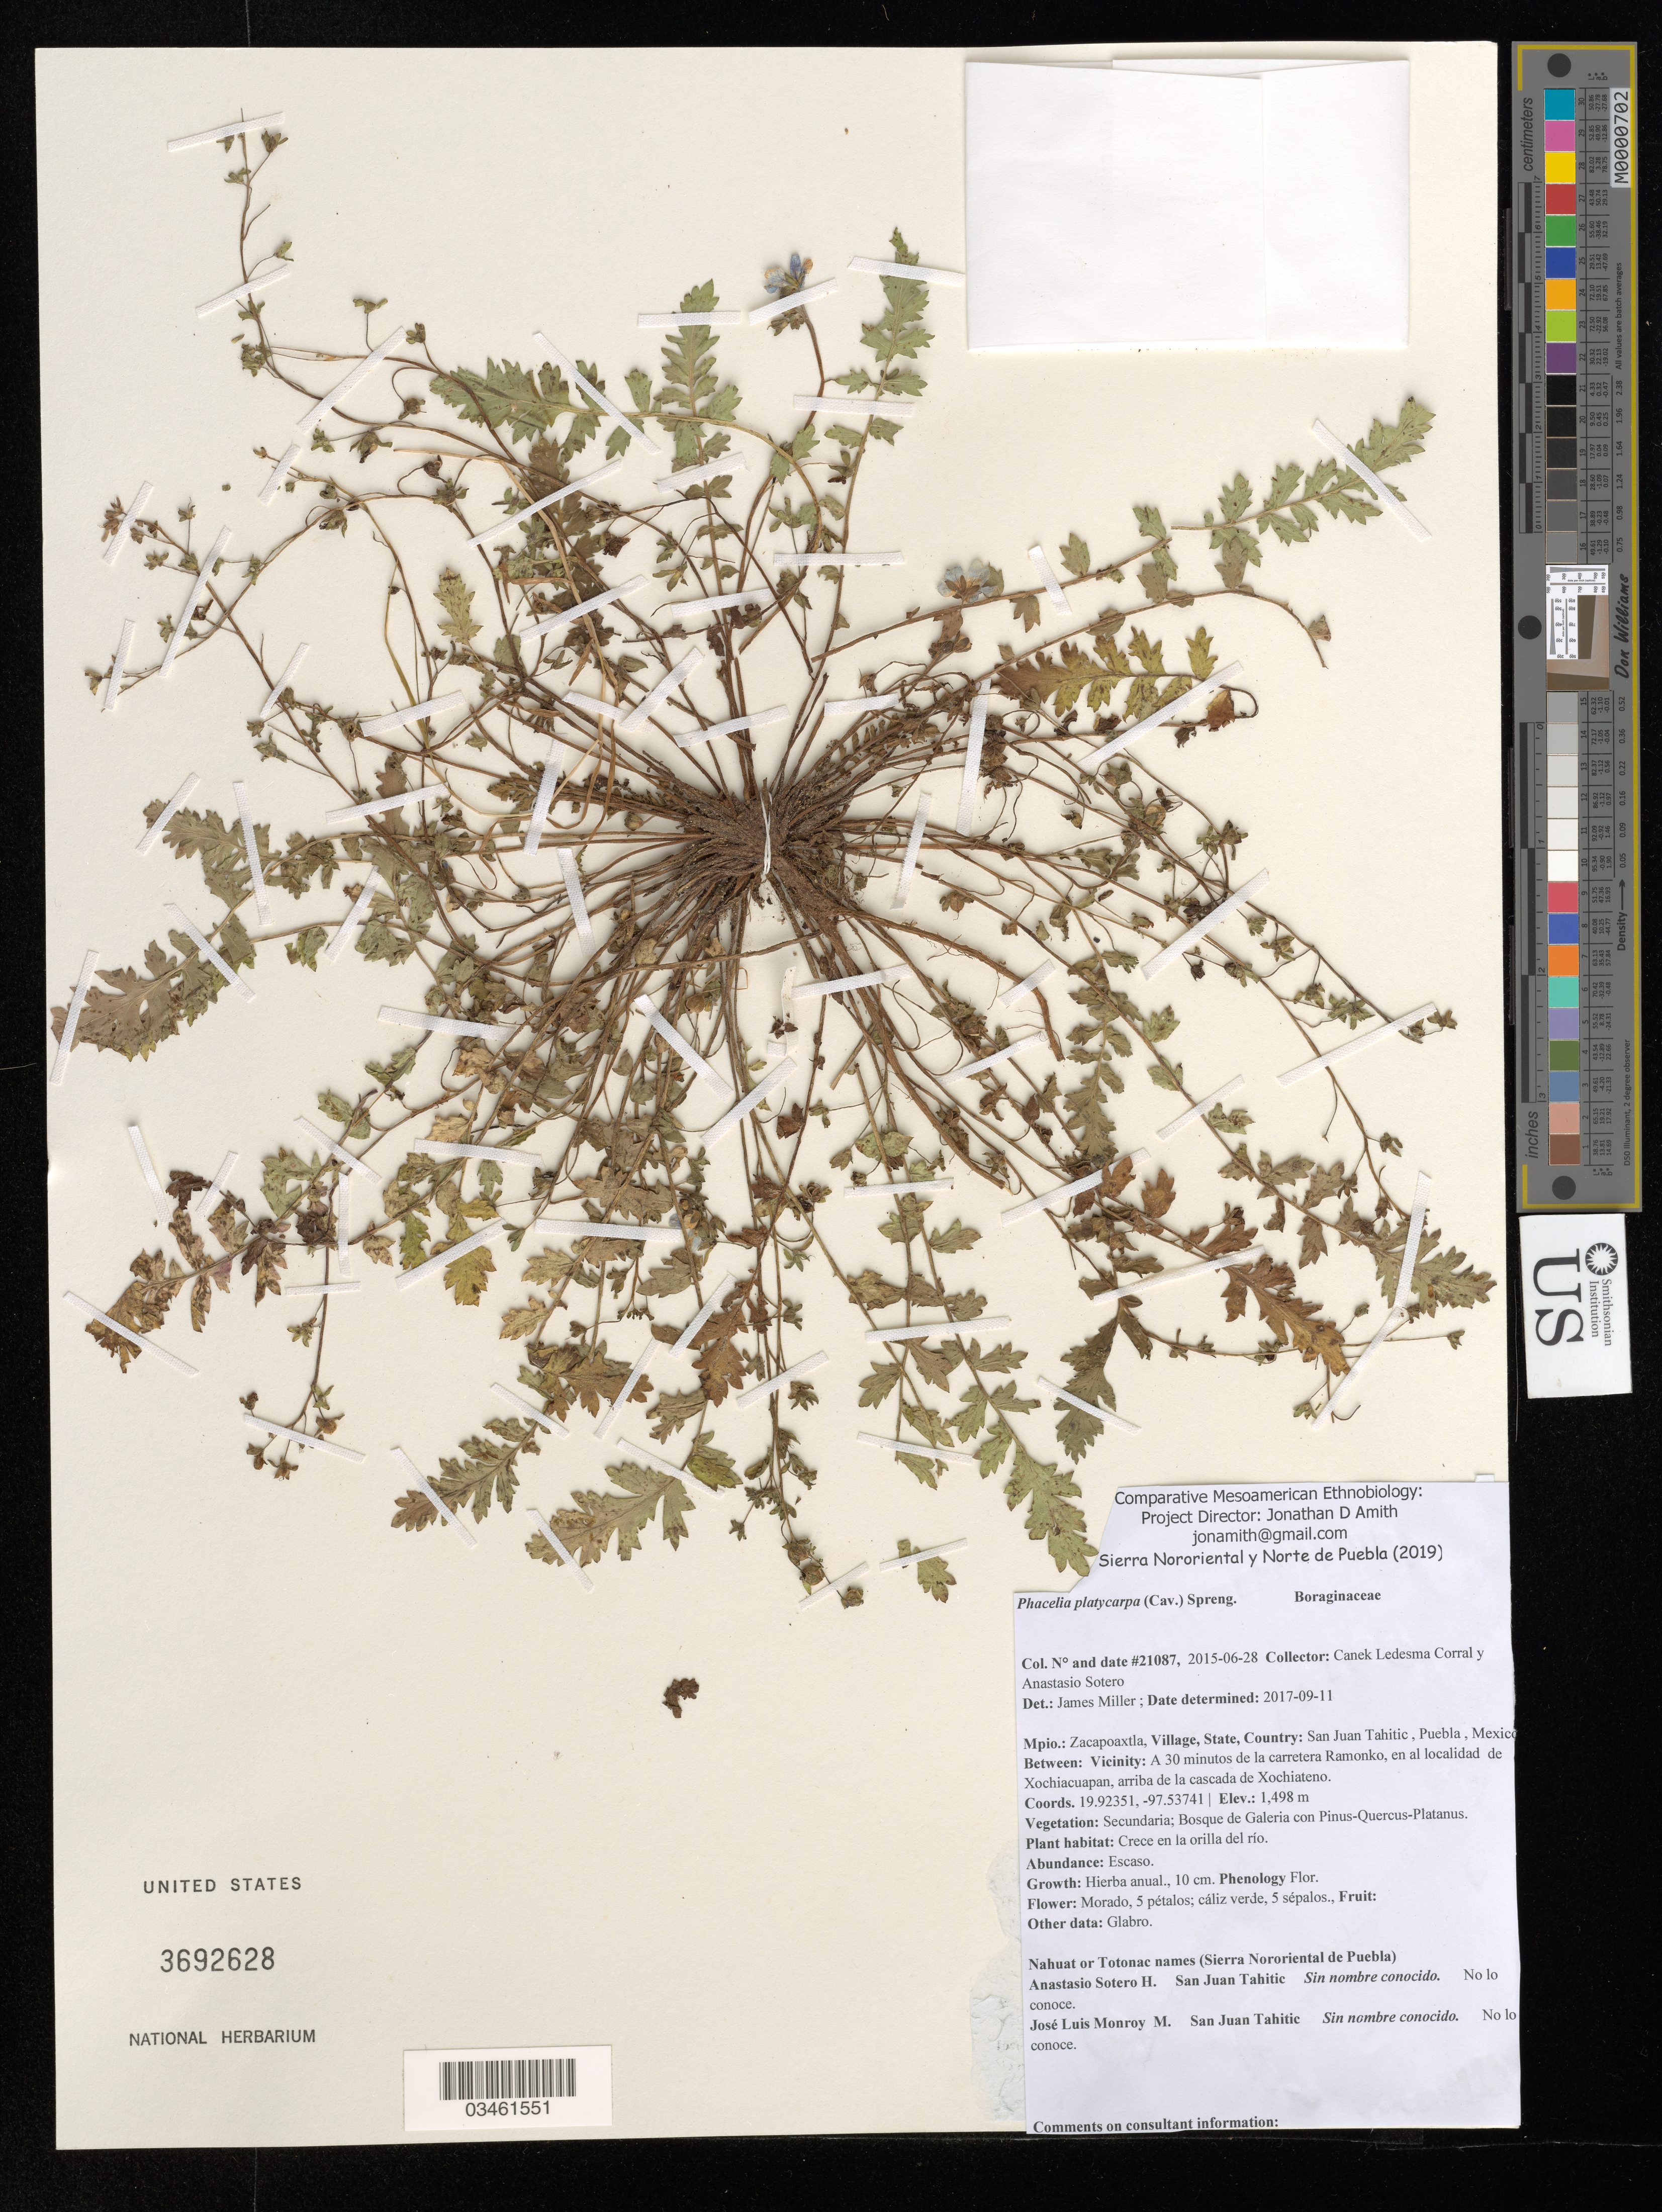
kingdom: Plantae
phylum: Tracheophyta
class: Magnoliopsida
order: Boraginales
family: Hydrophyllaceae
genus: Phacelia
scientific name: Phacelia platycarpa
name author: (Cav.) Spreng.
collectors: Canek Ledesma C. & A. Sotero H.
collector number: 21087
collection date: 2015-06-28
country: Mexico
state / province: Puebla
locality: Mpio.: Zacapoaxtla, Village, State, Country: San Juan Tahitic. Between: Vicinity: A 30 minutos de la carretera Ramonko, en la localidad de Xochiacuapan, arriba de la cascada de Xochiateno.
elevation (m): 1498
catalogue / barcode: US 3692628